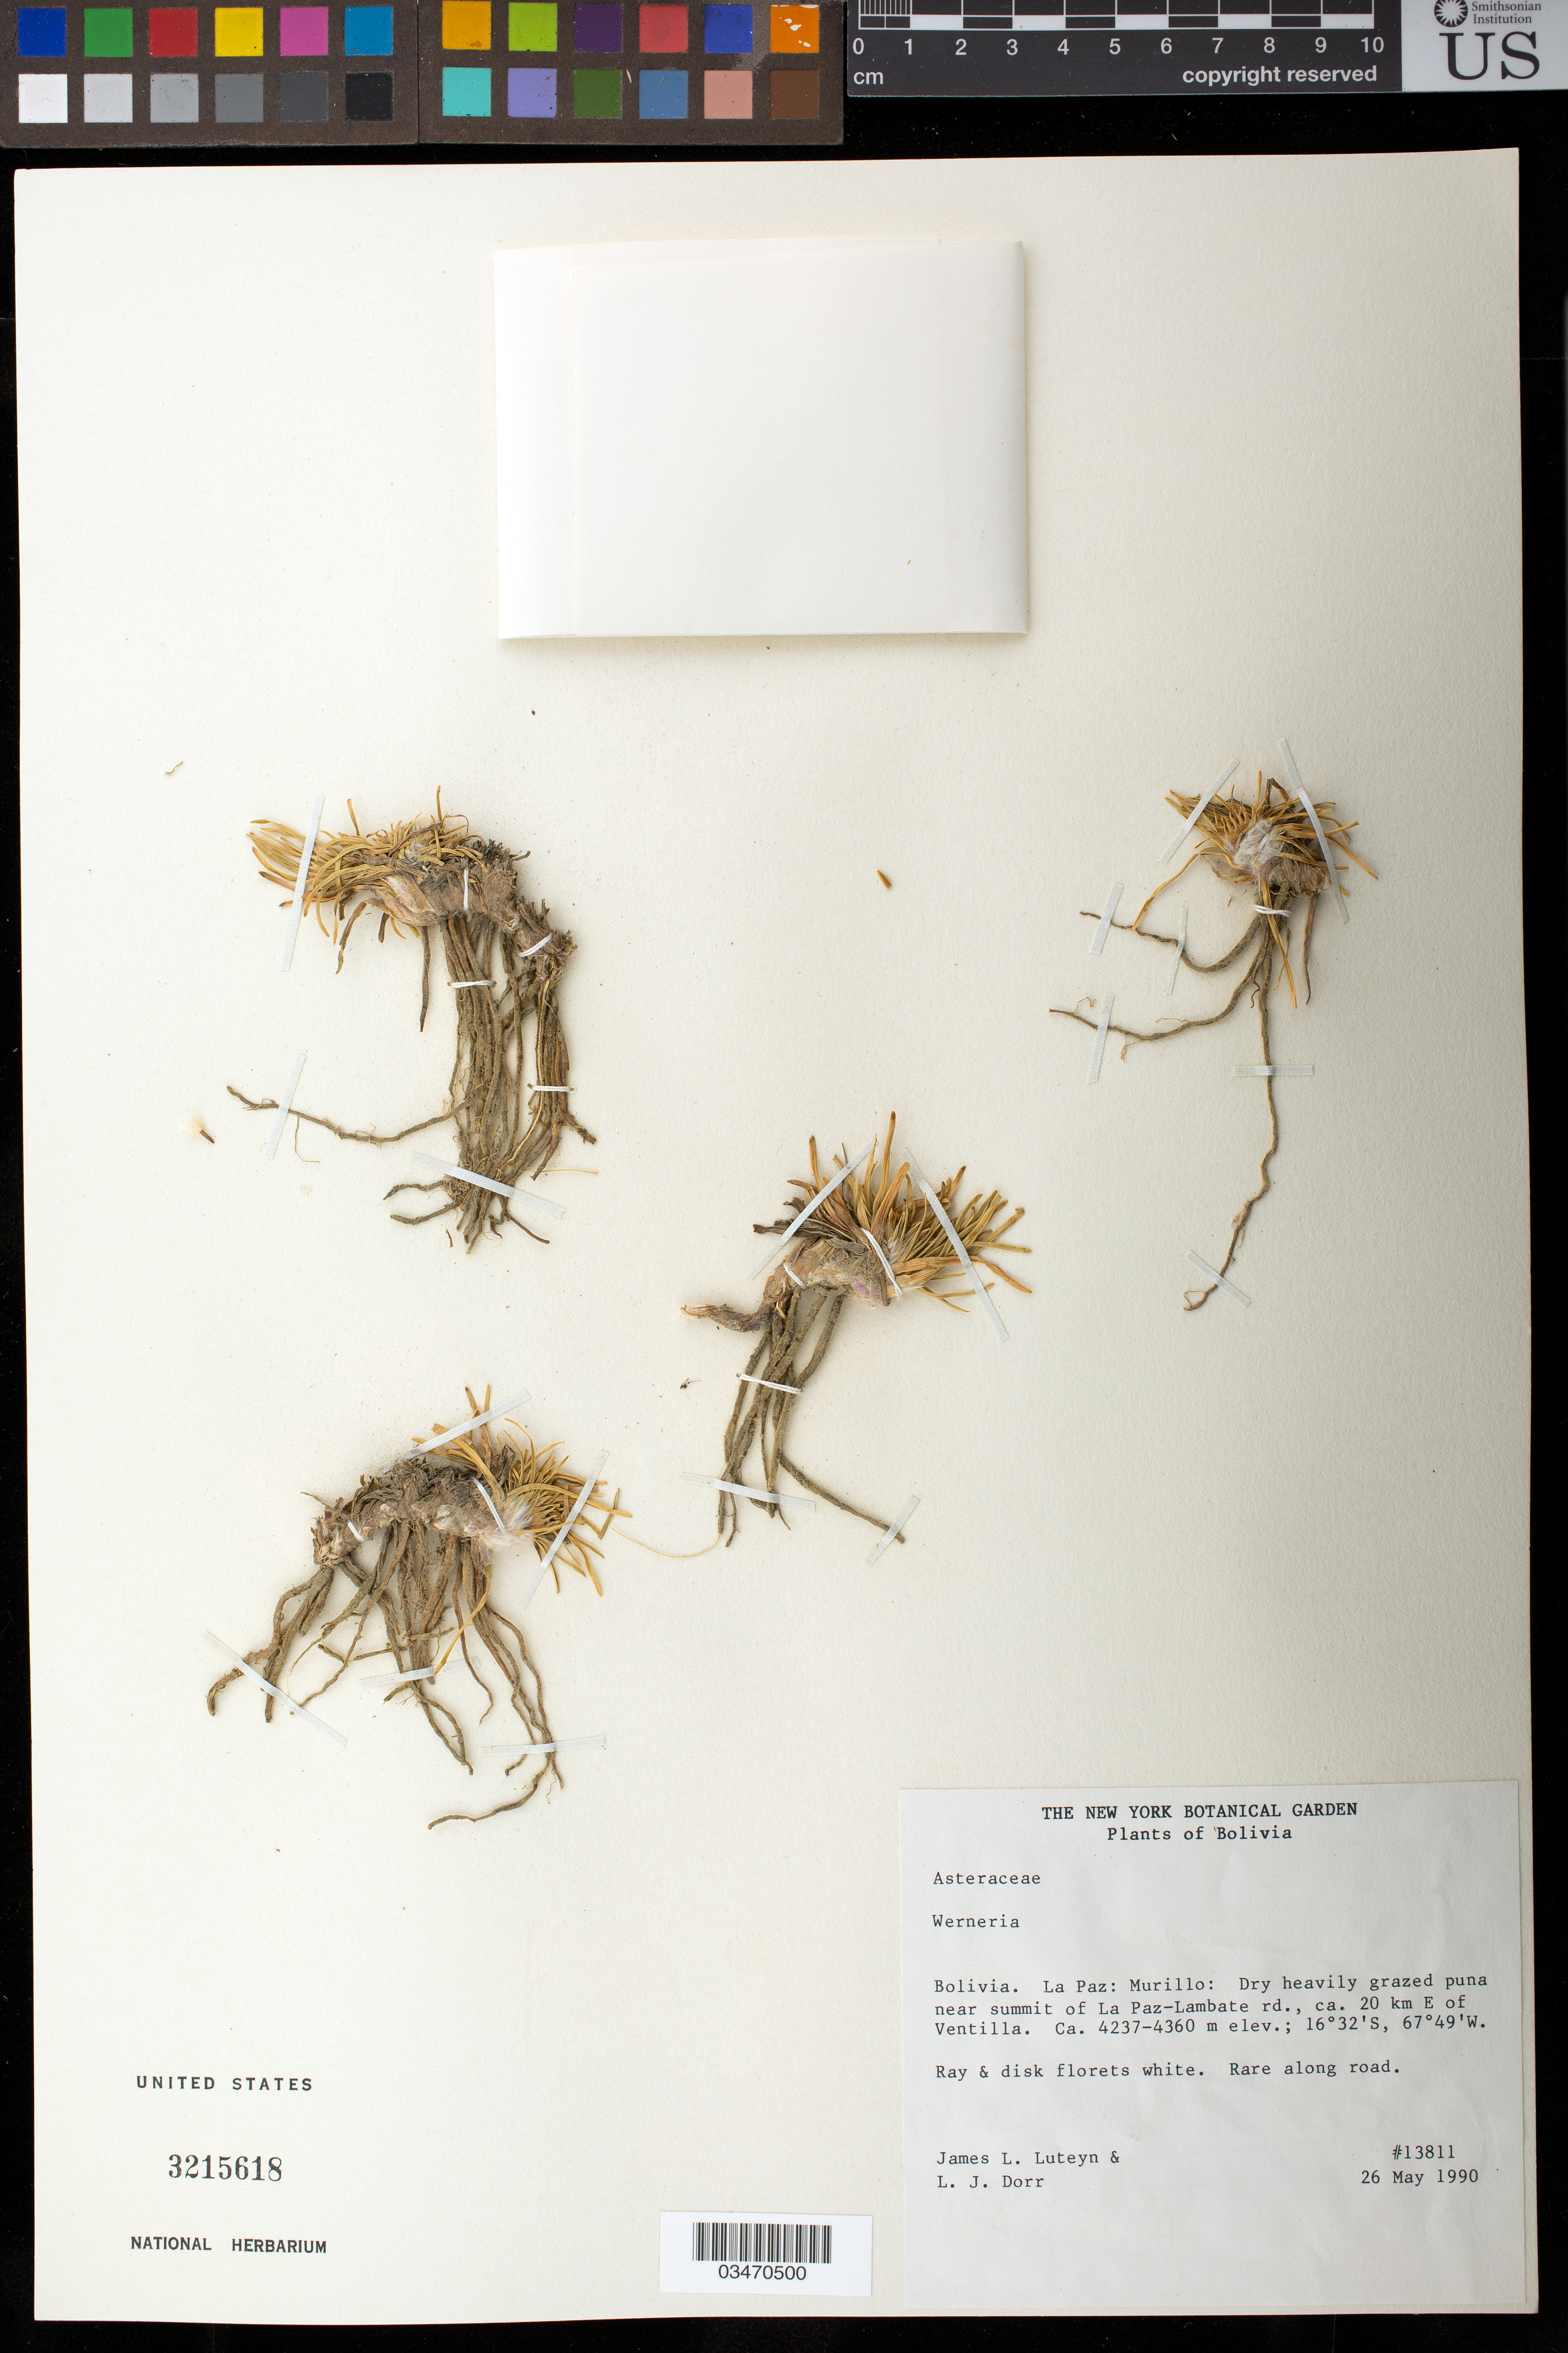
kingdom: Plantae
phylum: Tracheophyta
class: Magnoliopsida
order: Asterales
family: Asteraceae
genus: Werneria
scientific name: Werneria sp.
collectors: J. L. Luteyn & L. J. Dorr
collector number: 13811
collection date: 1990-05-26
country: Bolivia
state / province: La Paz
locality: Murillo: Dry heavily grazed puna near summit of La Paz-Lambate rd., ca. 20 km E of Ventilla.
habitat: Rare along road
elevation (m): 4237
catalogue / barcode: US 3215618